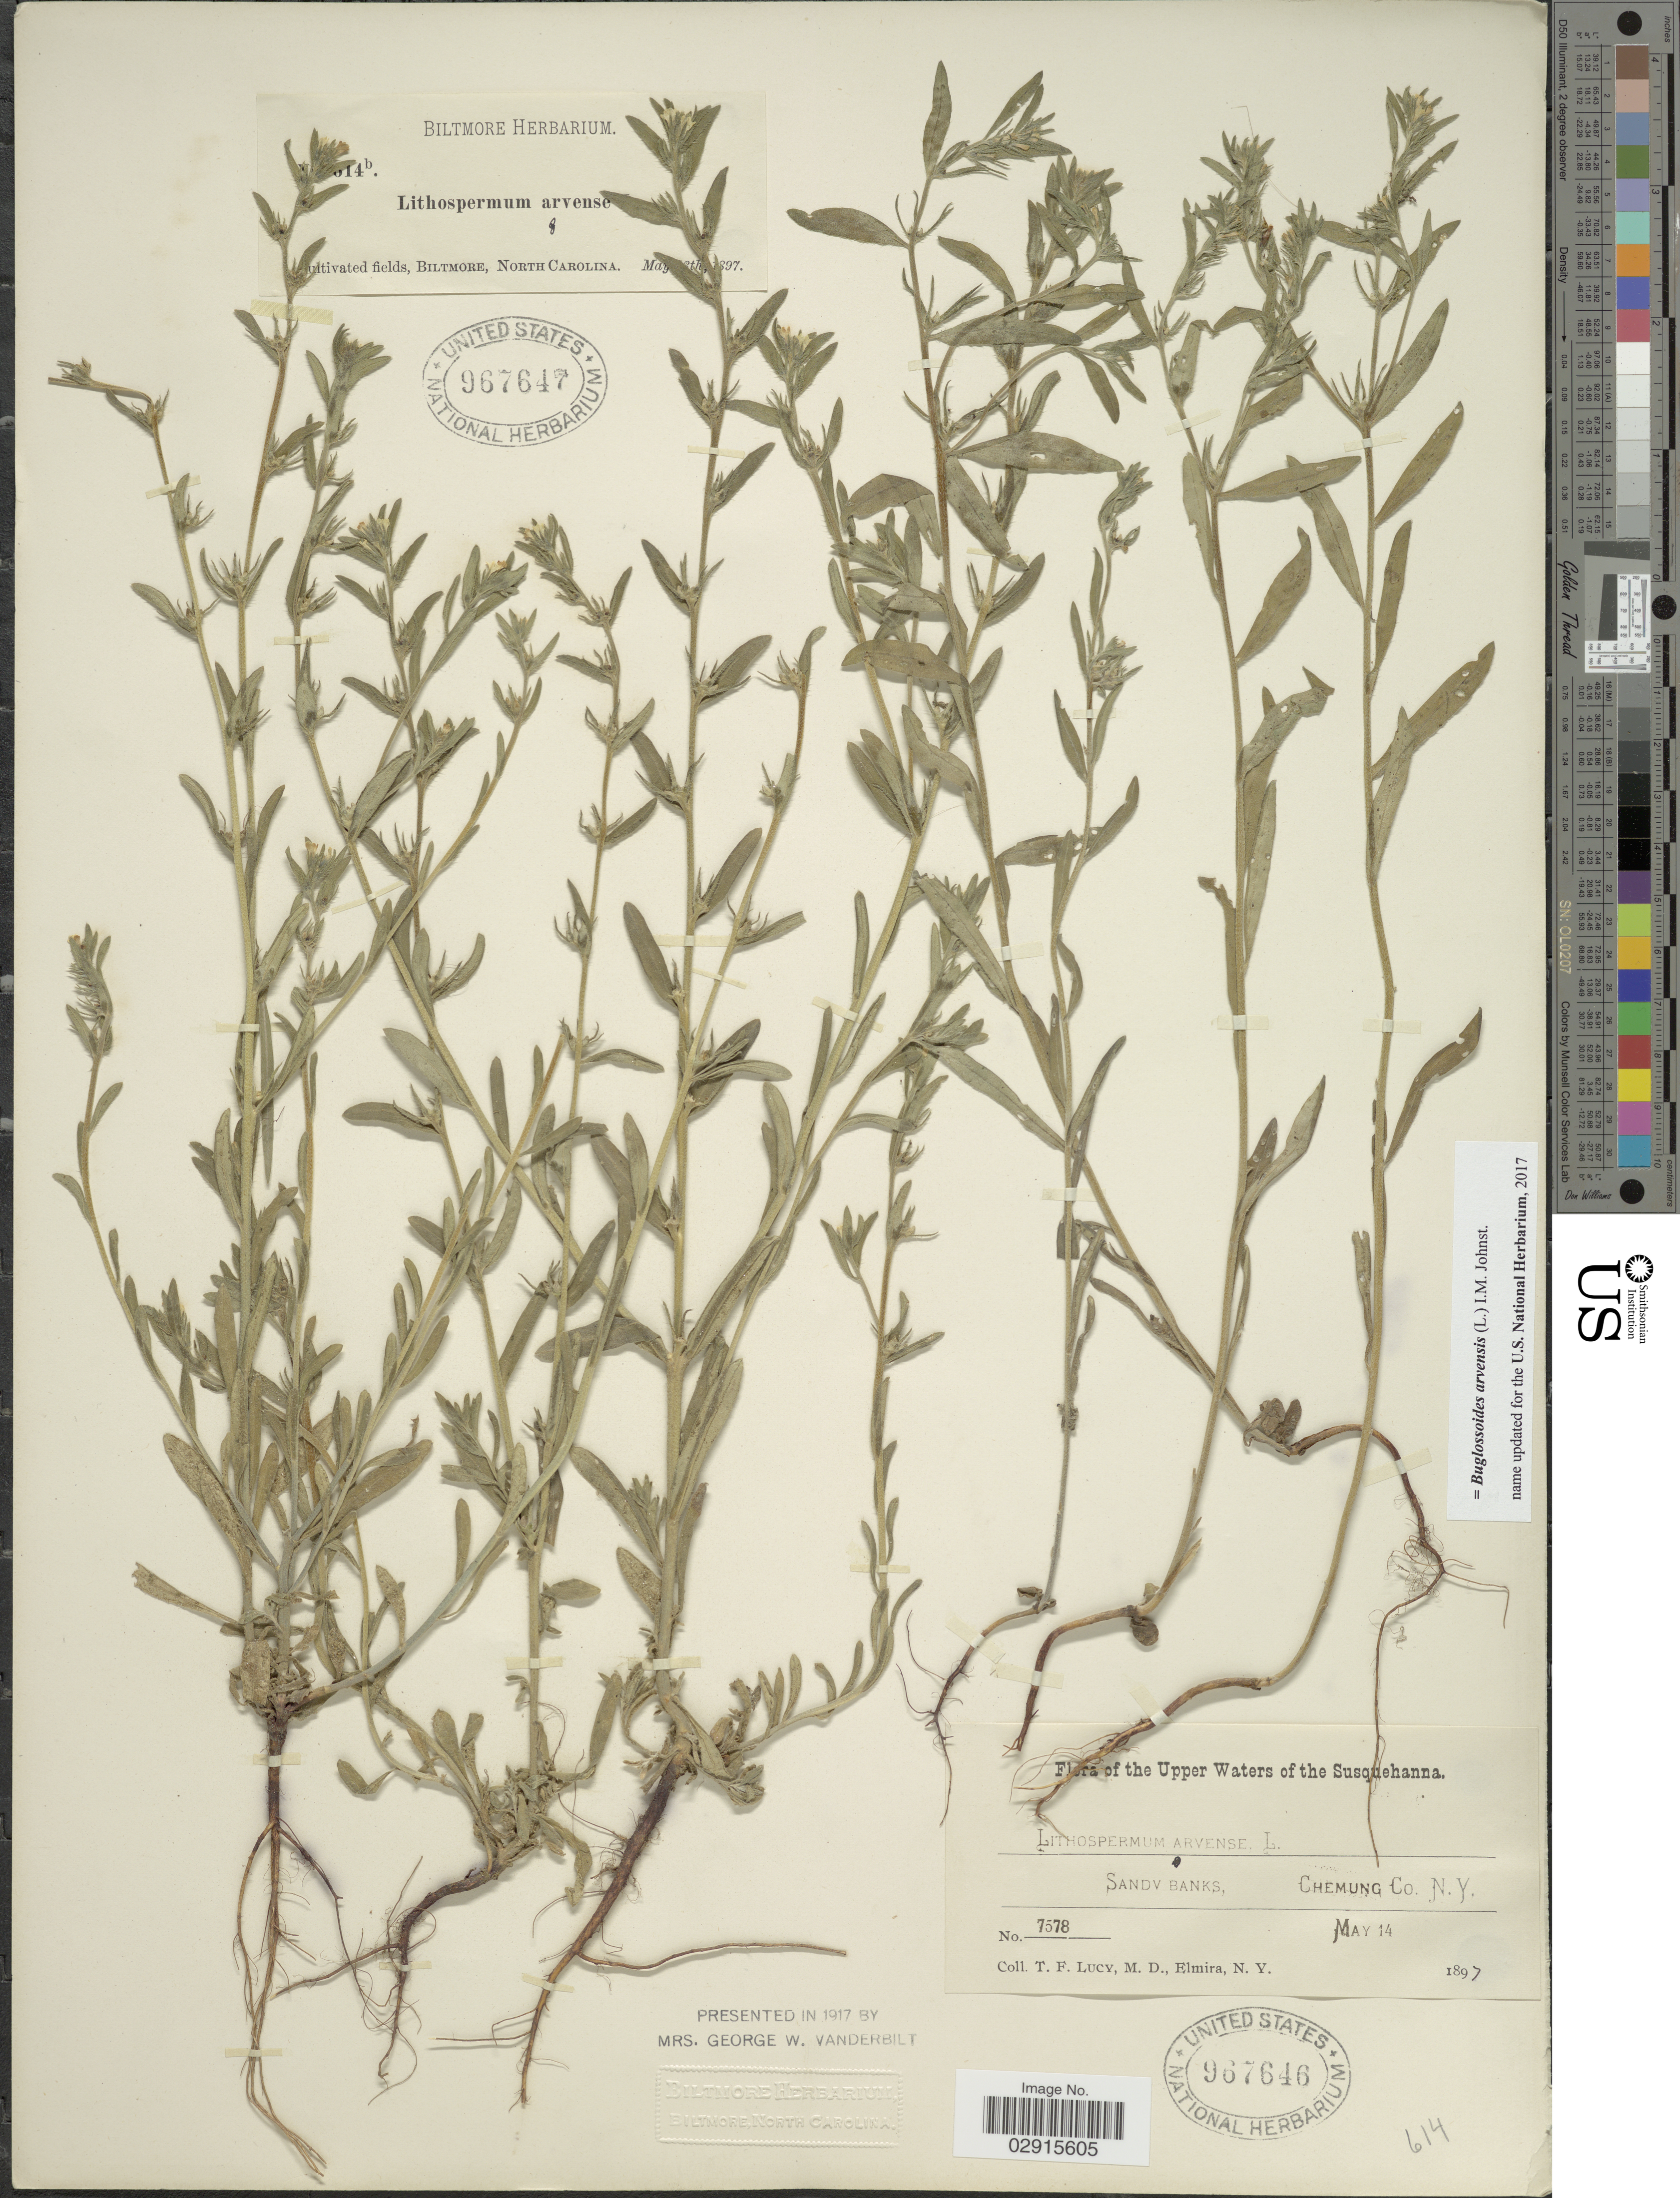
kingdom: Plantae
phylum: Tracheophyta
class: Magnoliopsida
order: Boraginales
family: Boraginaceae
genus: Buglossoides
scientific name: Buglossoides arvensis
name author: (L.) I.M. Johnst.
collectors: T. Lucy & M. Elmira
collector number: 7578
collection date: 1897-05-14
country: United States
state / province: New York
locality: Of the Upper Waters of the Susquehanna, Chemung Co.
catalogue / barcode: US 967646